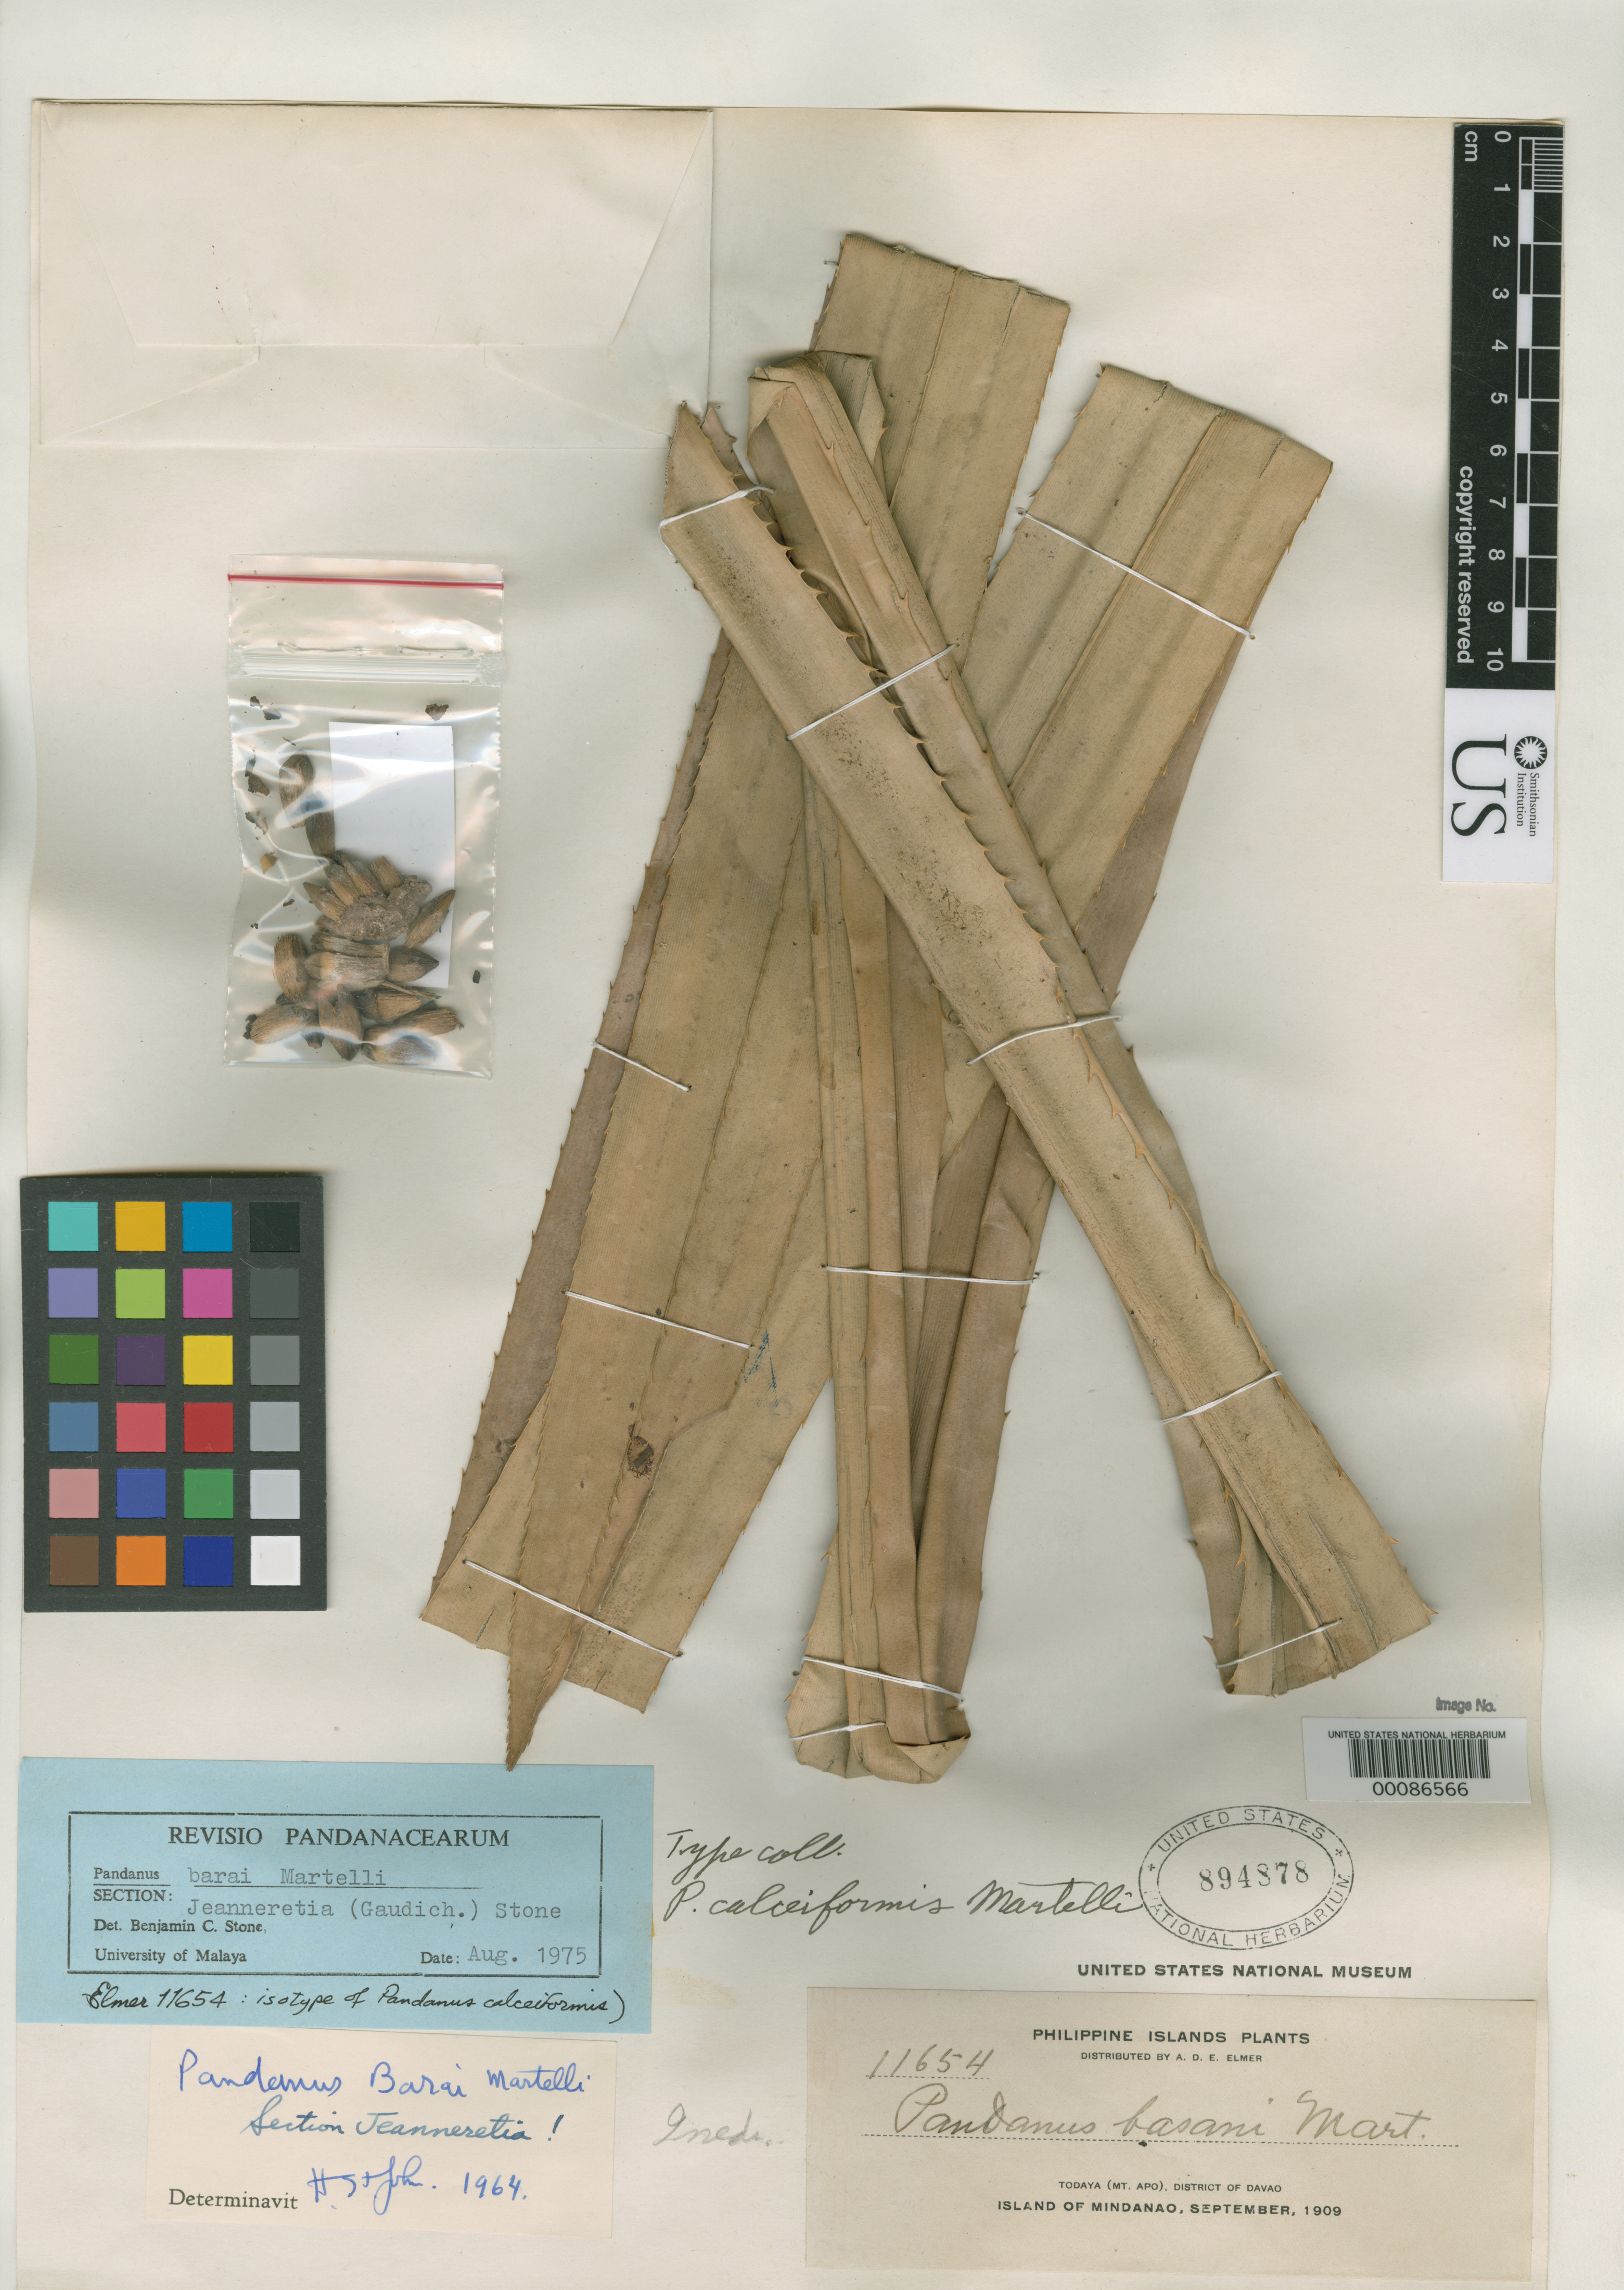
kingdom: Plantae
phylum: Tracheophyta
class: Liliopsida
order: Pandanales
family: Pandanaceae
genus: Pandanus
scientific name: Pandanus calceiformis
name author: Martelli in Elmer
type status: Isotype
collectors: A. D. E. Elmer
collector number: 11654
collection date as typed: Sep 1909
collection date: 1909-09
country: Philippines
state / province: Davao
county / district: Davao del Sur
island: Mindanao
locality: Todaya, Mt. Apo.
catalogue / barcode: US 894878